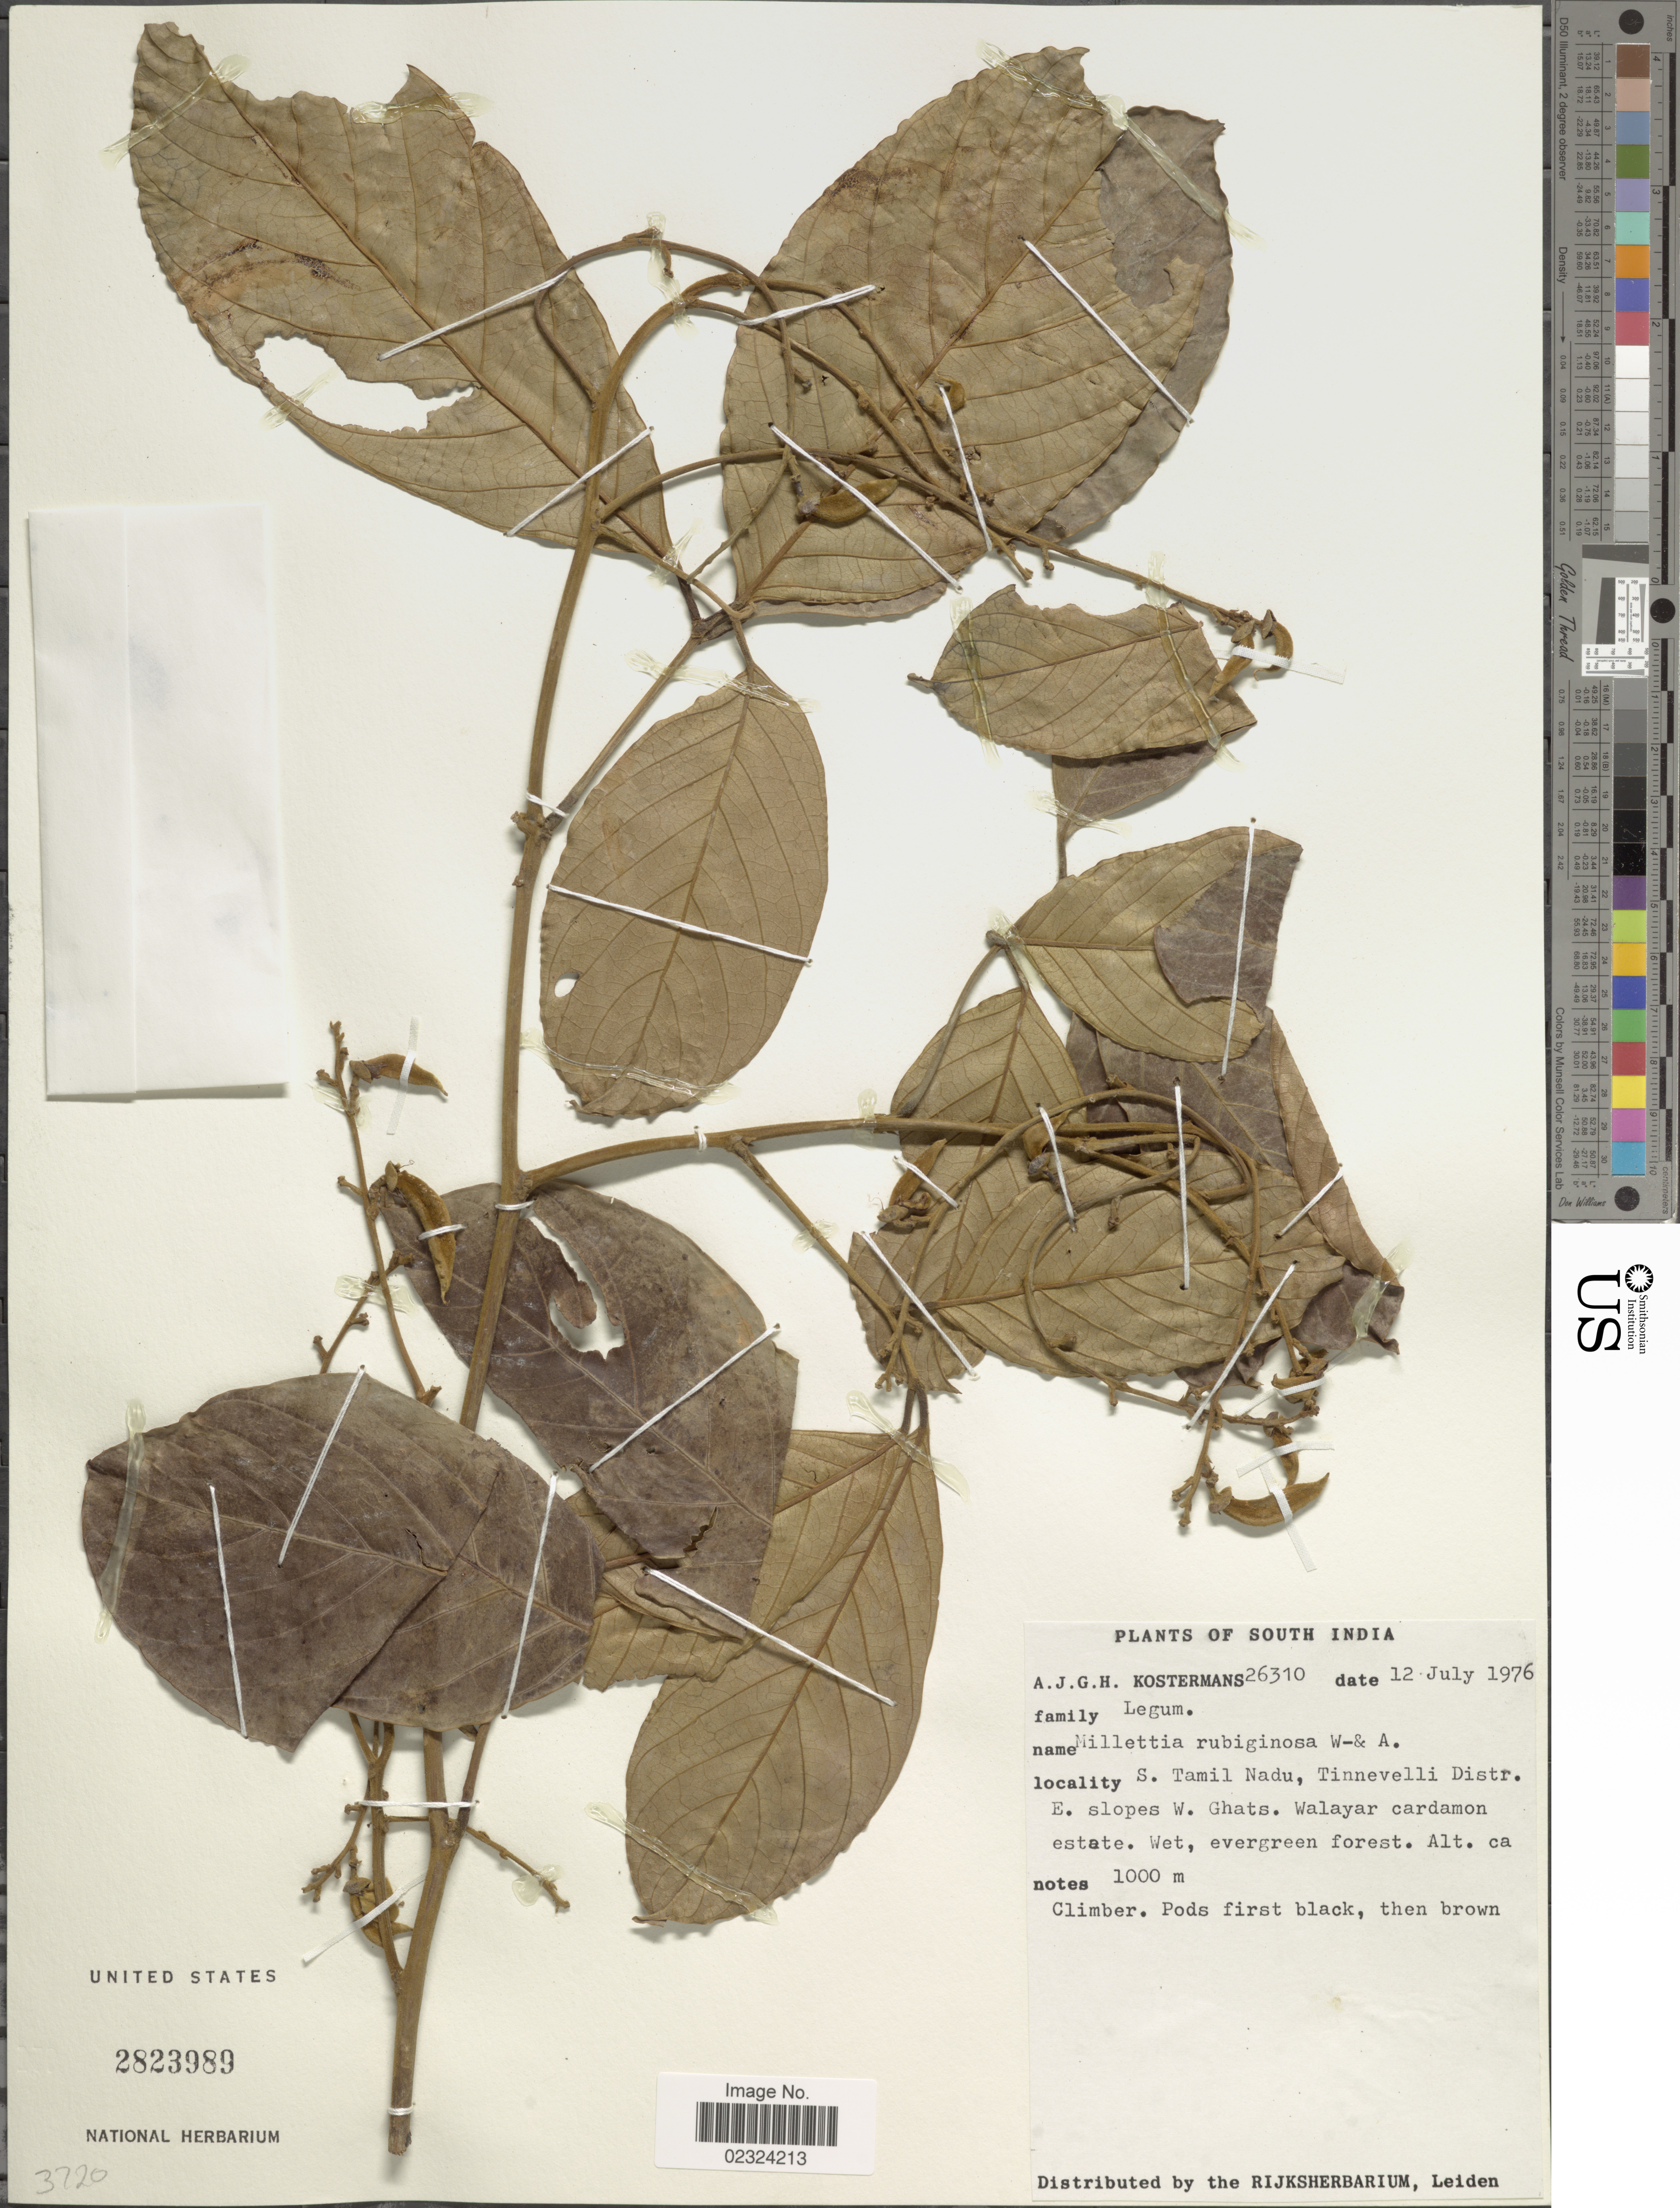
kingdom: Plantae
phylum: Tracheophyta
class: Magnoliopsida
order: Fabales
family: Fabaceae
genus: Millettia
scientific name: Millettia rubiginosa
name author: Wight & Arn.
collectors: A. J. G. Kostermans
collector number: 26310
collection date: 1976-07-12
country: India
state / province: Tamil Nadu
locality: South India. S. Tamil Nadu, Tinnevelli Distrr. E. slopes W. Ghats. Walayar cardamon estate.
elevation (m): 1000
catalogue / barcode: US 2823989